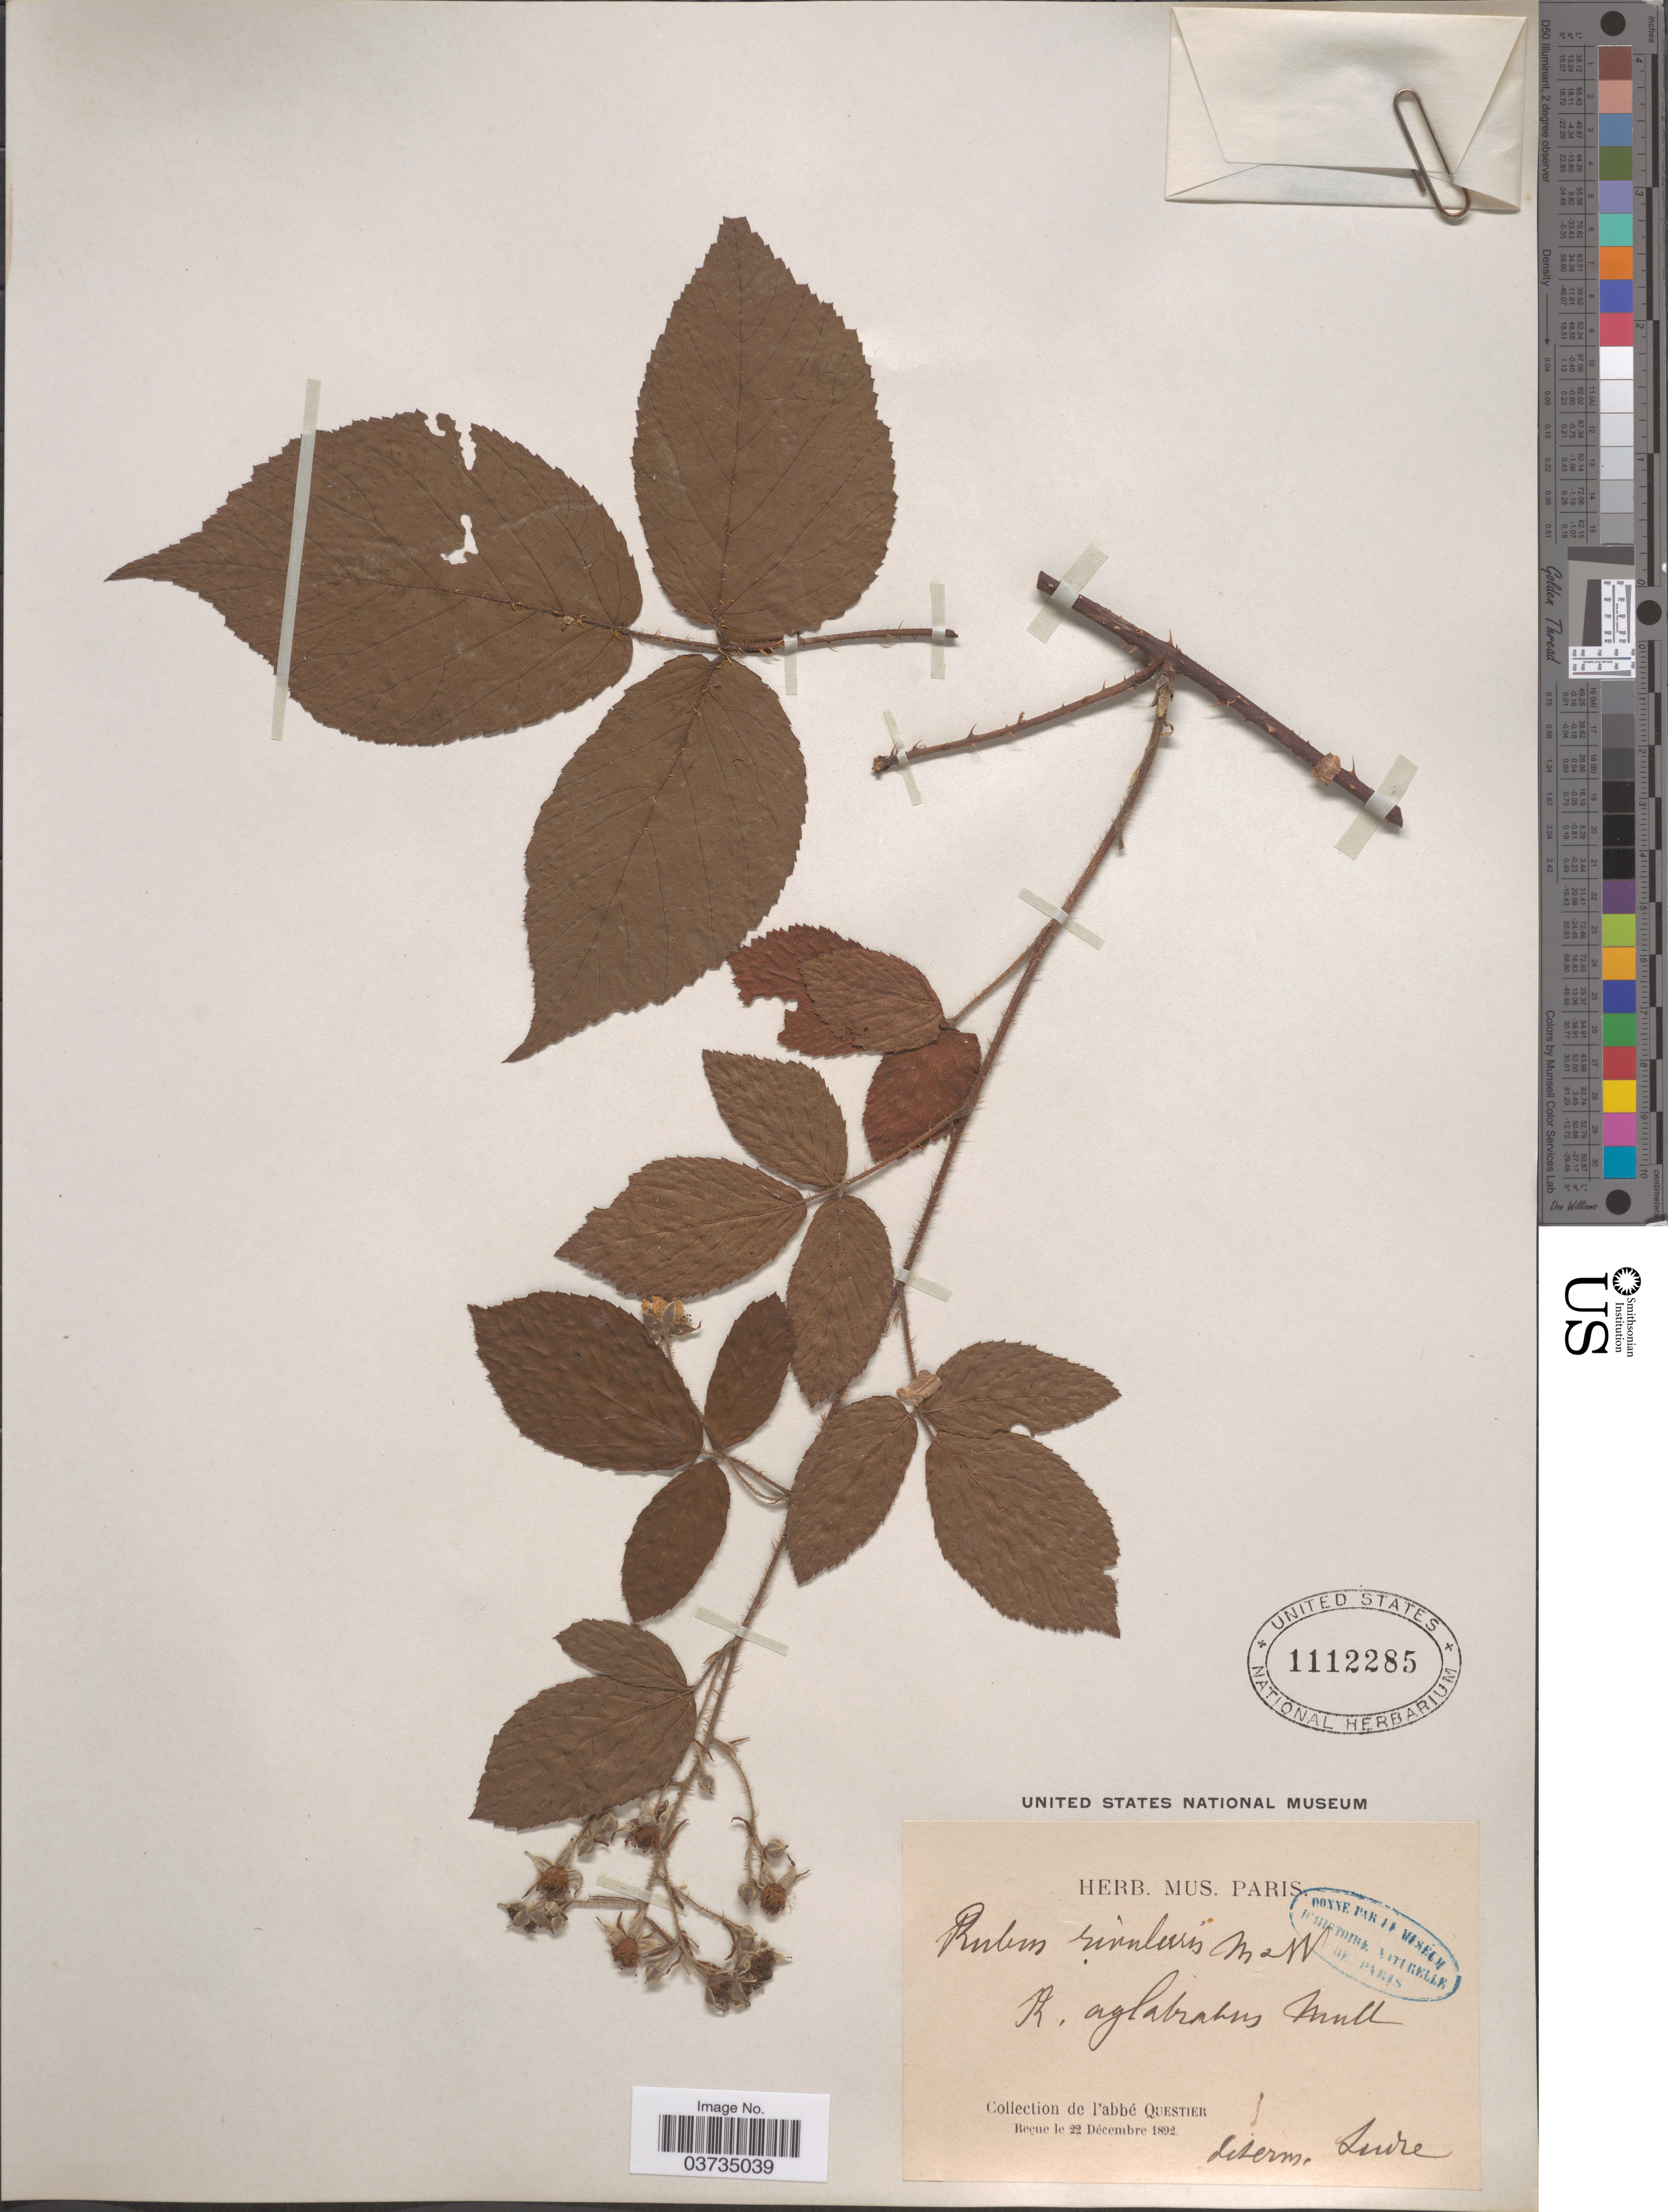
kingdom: Plantae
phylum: Tracheophyta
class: Magnoliopsida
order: Rosales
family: Rosaceae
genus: Rubus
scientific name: Rubus rivularis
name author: Wirtg. & P.J. Müll.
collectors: A. Questier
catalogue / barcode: US 1112285